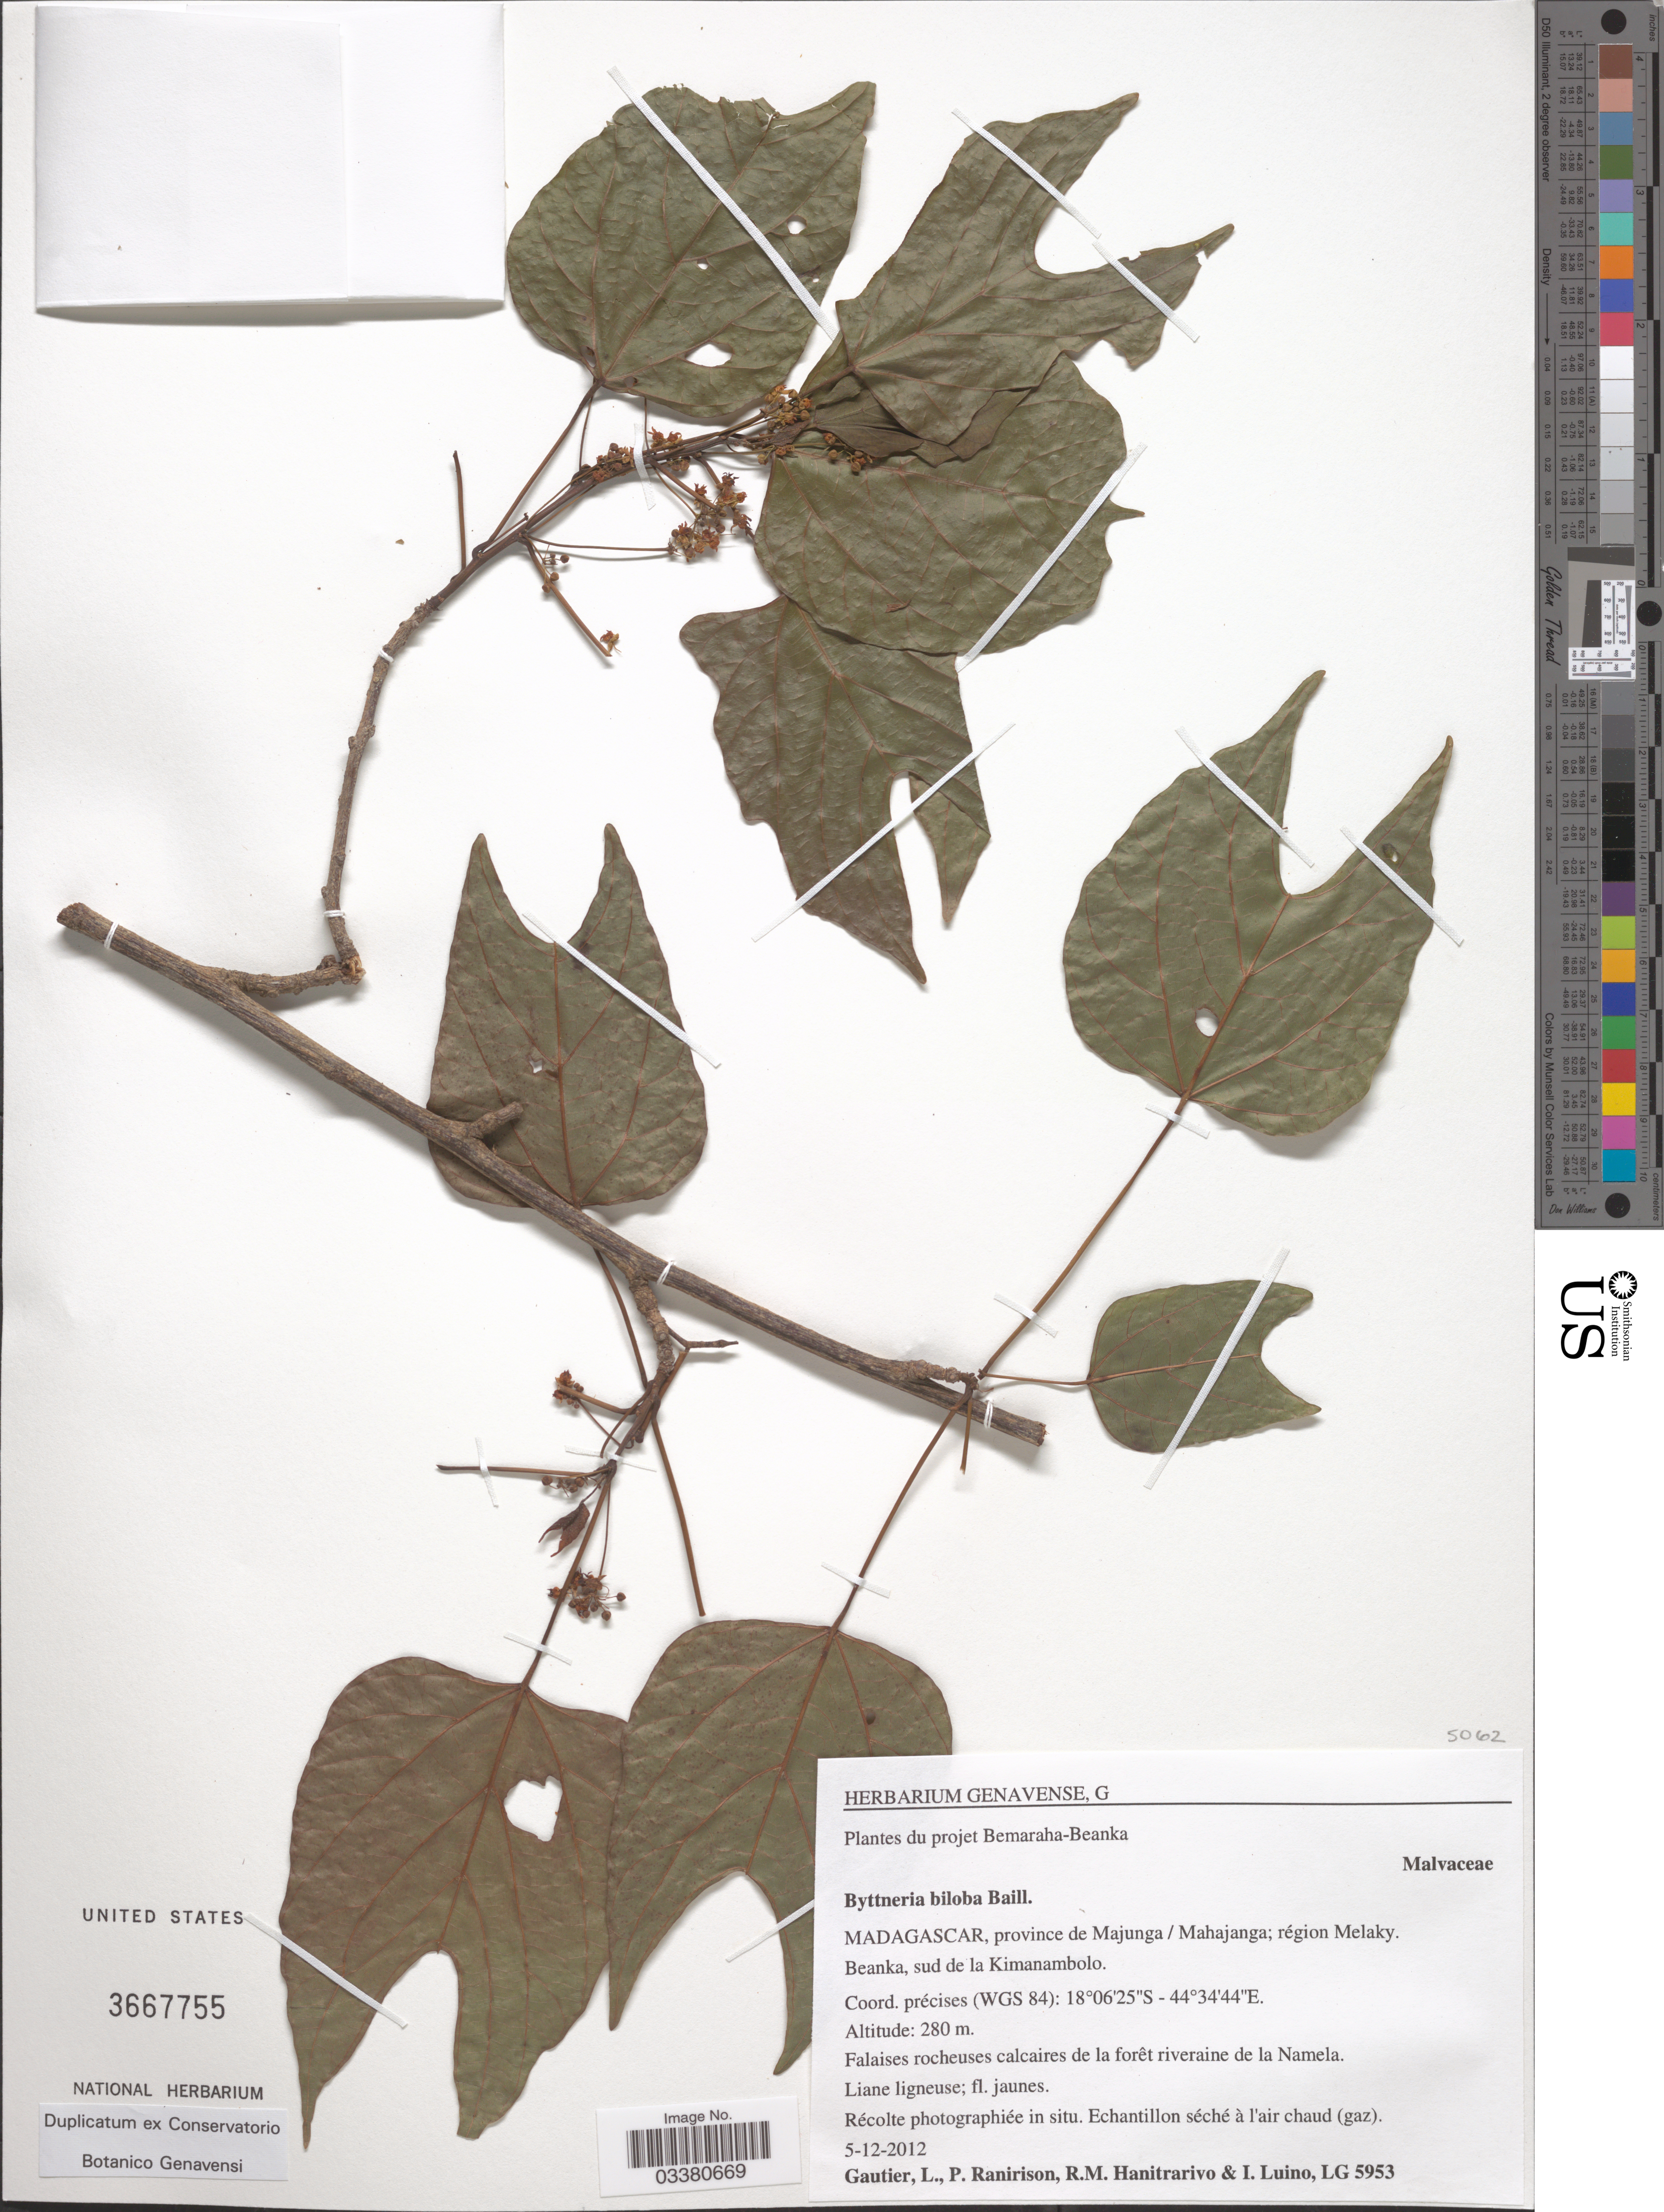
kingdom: Plantae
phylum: Tracheophyta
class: Magnoliopsida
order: Malvales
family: Malvaceae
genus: Byttneria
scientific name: Byttneria biloba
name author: Baill.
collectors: L. Gautier, P. Ranirison, R. Hanitrarivo & I. Luino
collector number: LG 5953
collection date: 2012-12-05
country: Madagascar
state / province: Melaky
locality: Bemaraha-Beanka. Province de Majunga; région Melaky. Beanka, sud de la Kimanambolo.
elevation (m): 280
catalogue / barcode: US 3667755